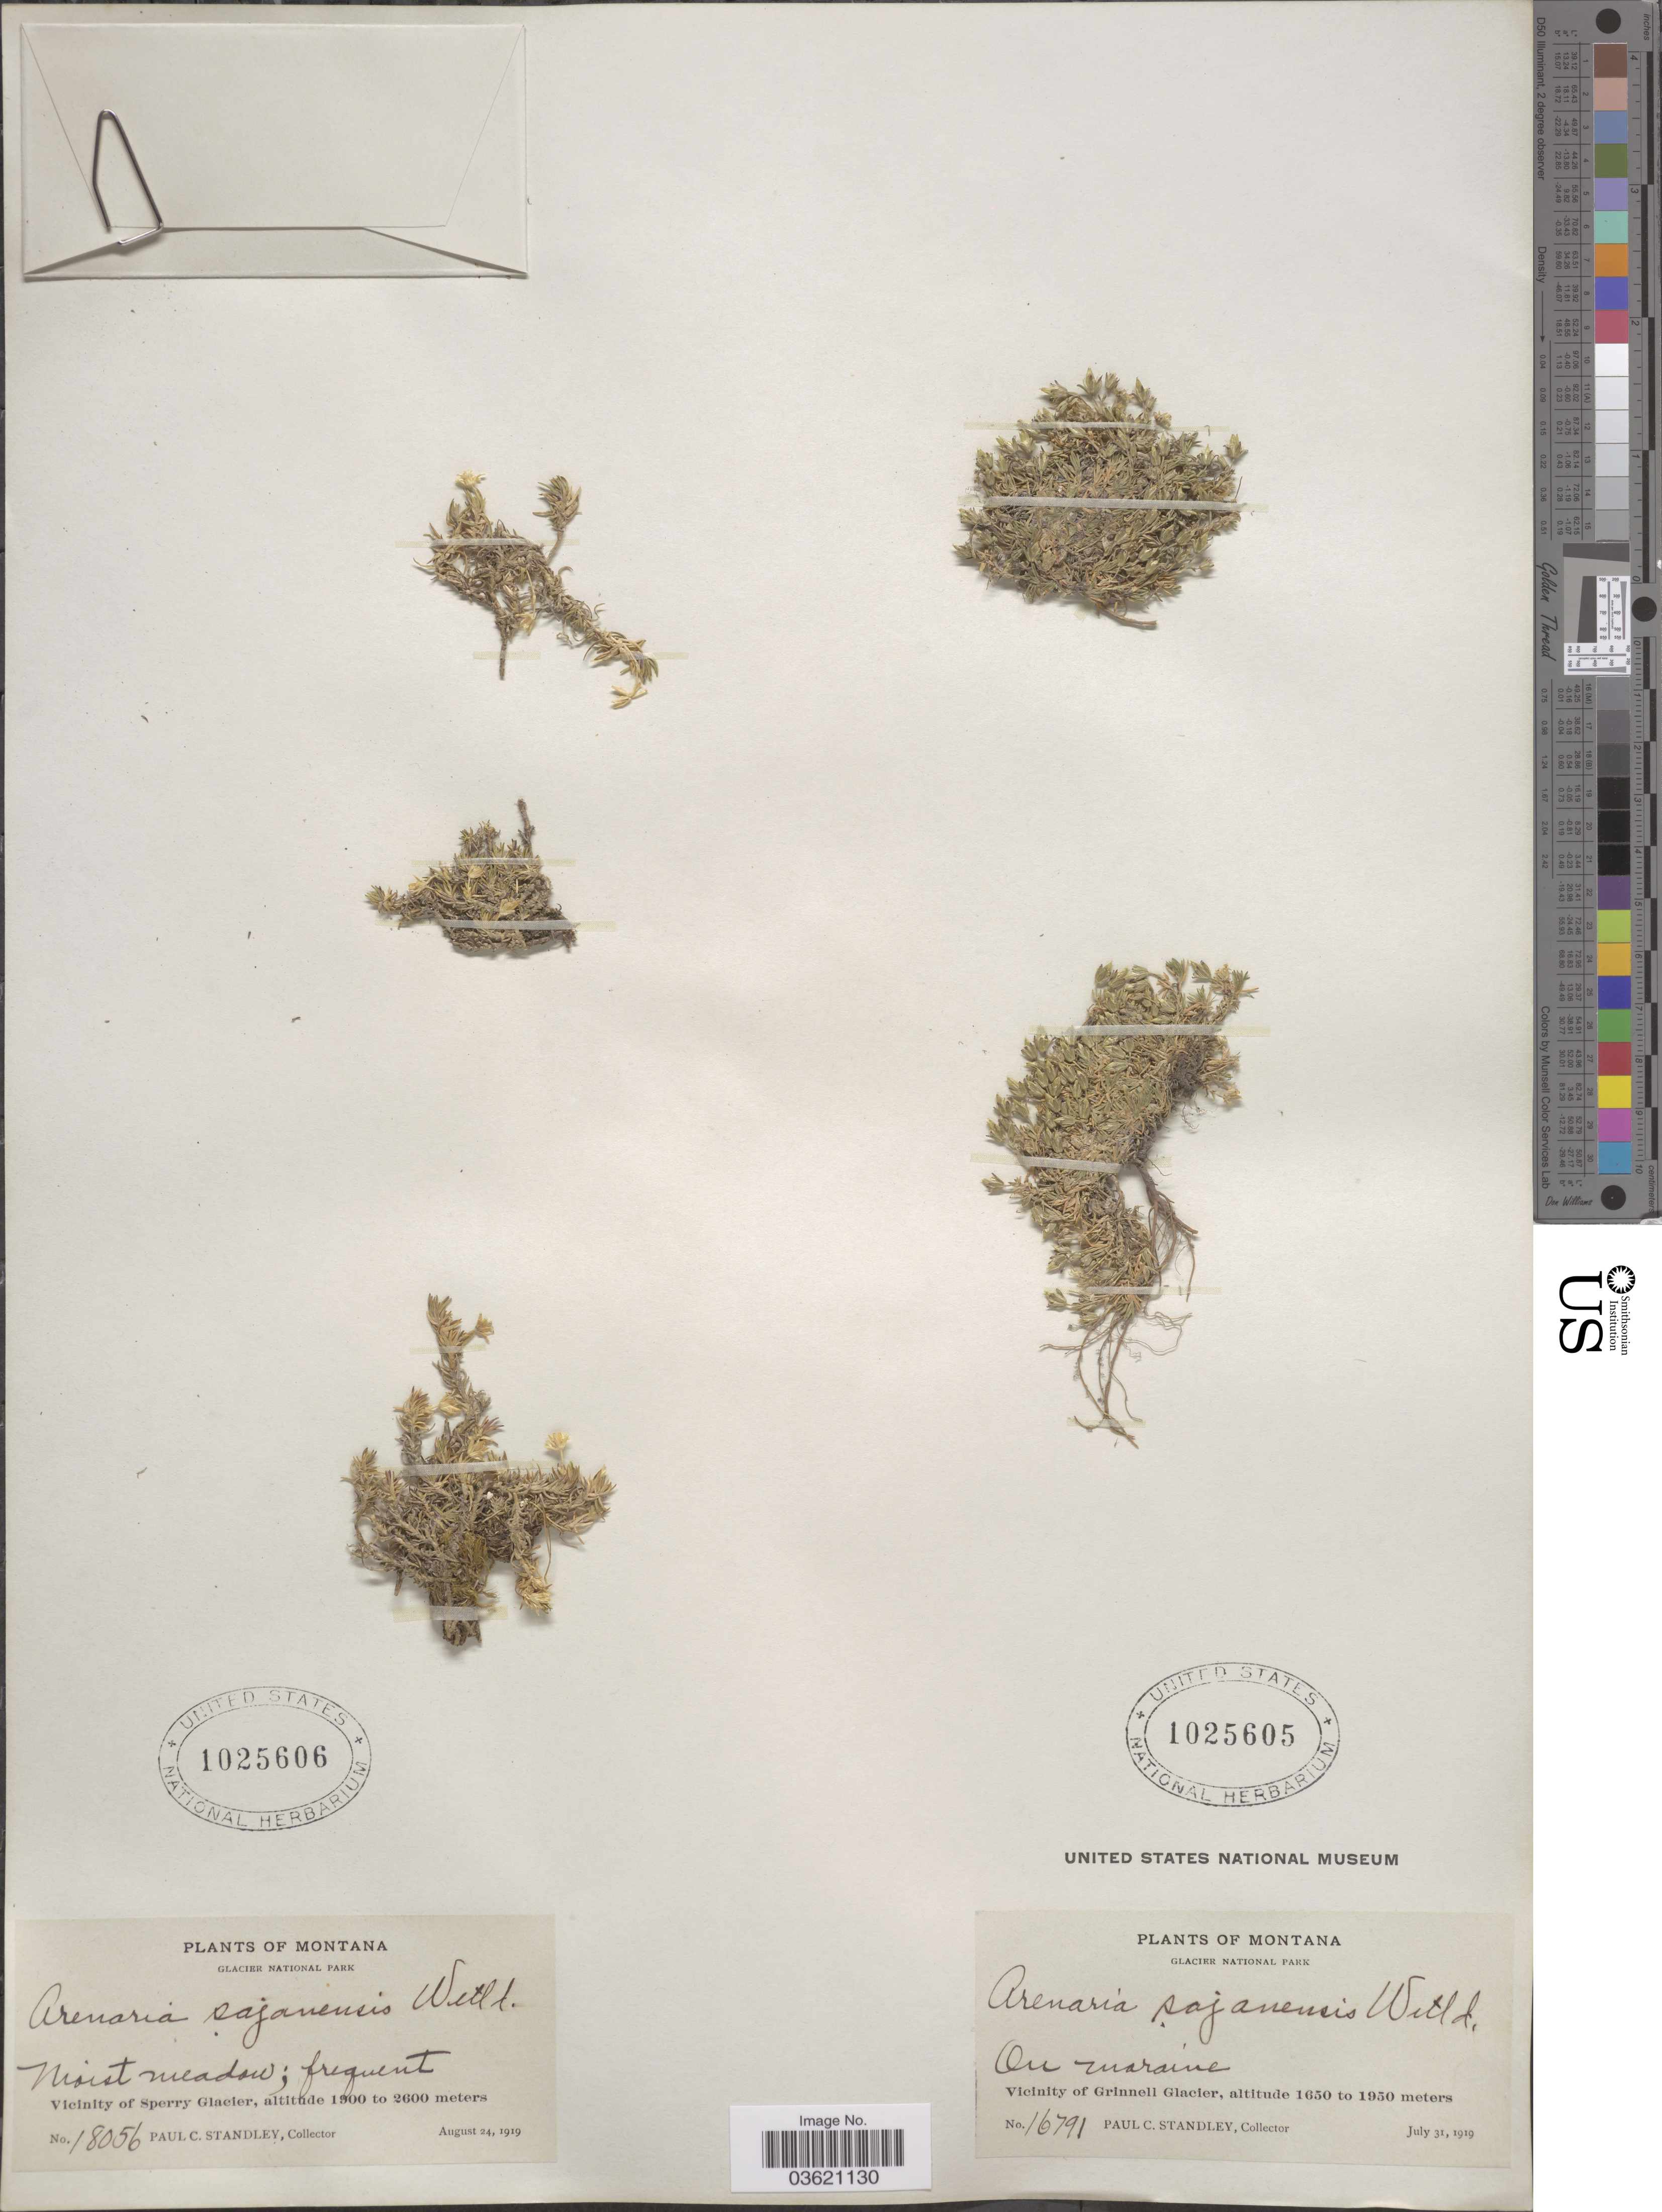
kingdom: Plantae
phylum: Tracheophyta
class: Magnoliopsida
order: Caryophyllales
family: Caryophyllaceae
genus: Cherleria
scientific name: Cherleria biflora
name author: (L.) A.J. Moore & Dillenb.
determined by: Strong, M. T., (US), Smithsonian Institution - National Museum of Natural History (UNITED STATES)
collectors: P. C. Standley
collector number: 18056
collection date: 1919-08-24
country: United States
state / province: Montana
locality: Glacier National Park. Vicinity of Sperry Glacier.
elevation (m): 1900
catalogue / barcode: US 1025606-2